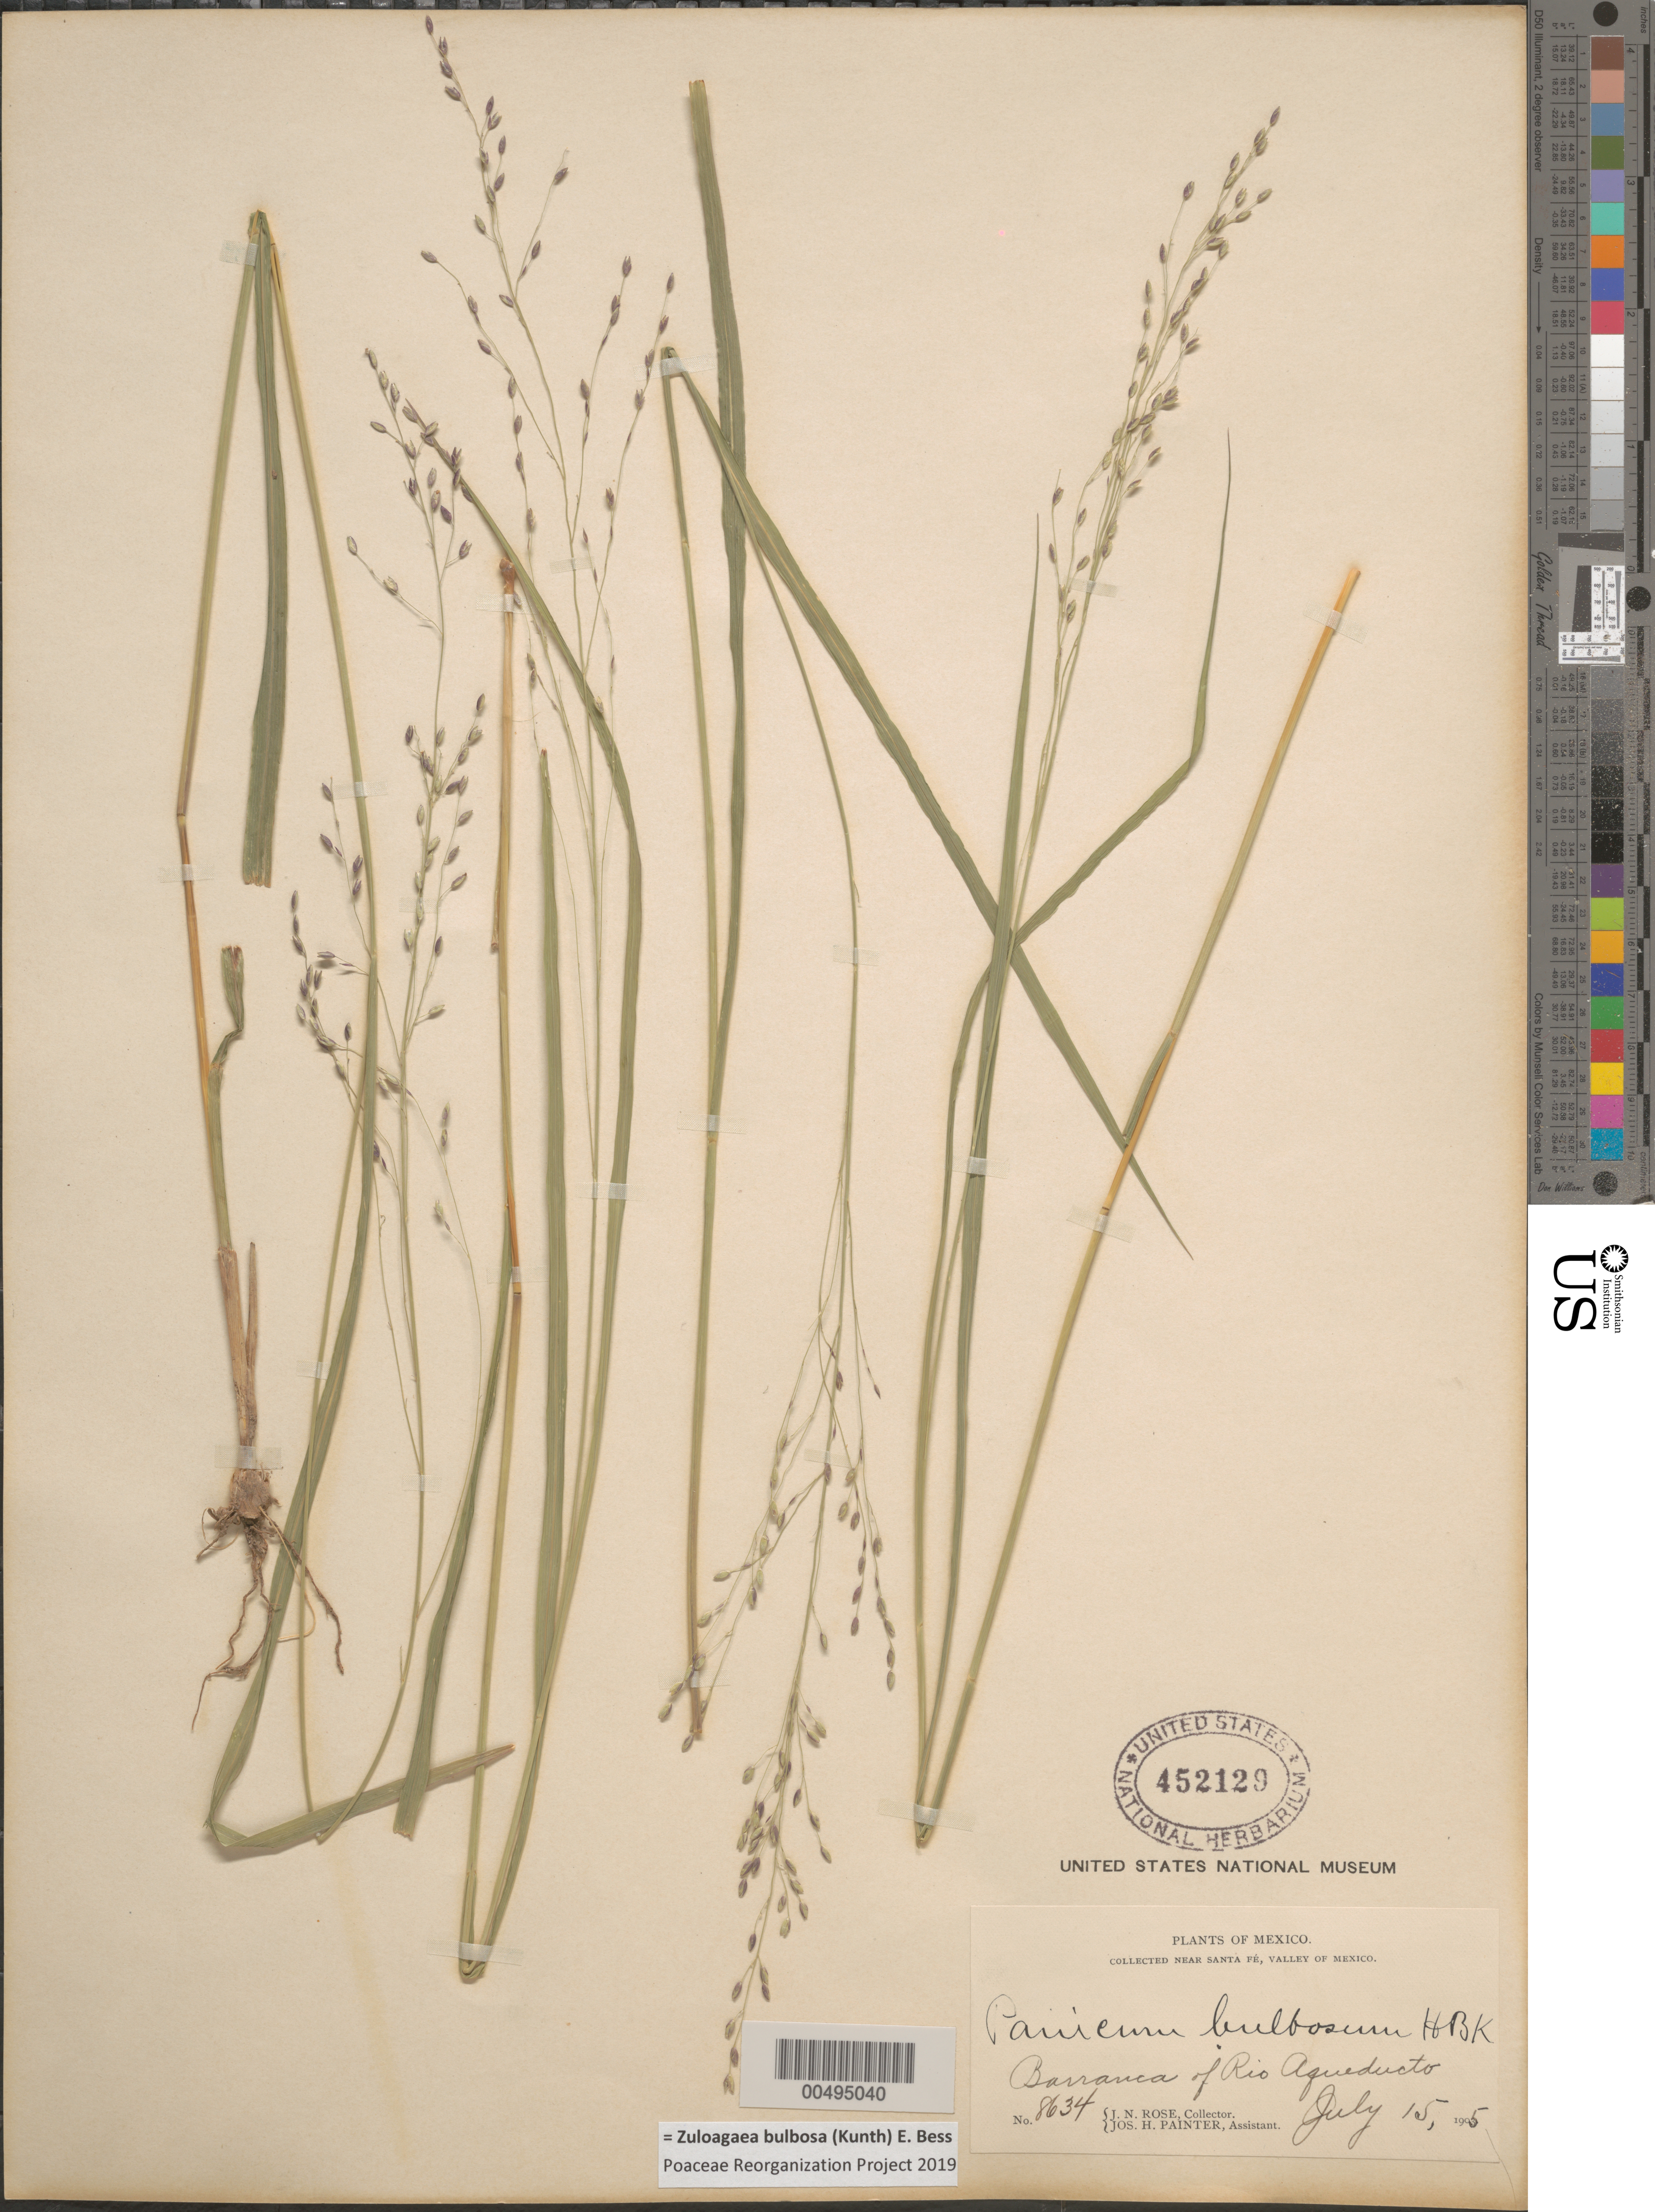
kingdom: Plantae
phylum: Tracheophyta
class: Liliopsida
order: Poales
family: Poaceae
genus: Panicum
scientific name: Panicum bulbosum subsp. sciaphilum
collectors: J. N. Rose & J. H. Painter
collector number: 8634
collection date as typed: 15 Jul 1905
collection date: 1905-07-15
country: Mexico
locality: Near Santa F‚, valley of Mexico, Barranca of Rio Aqueducto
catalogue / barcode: US 452129